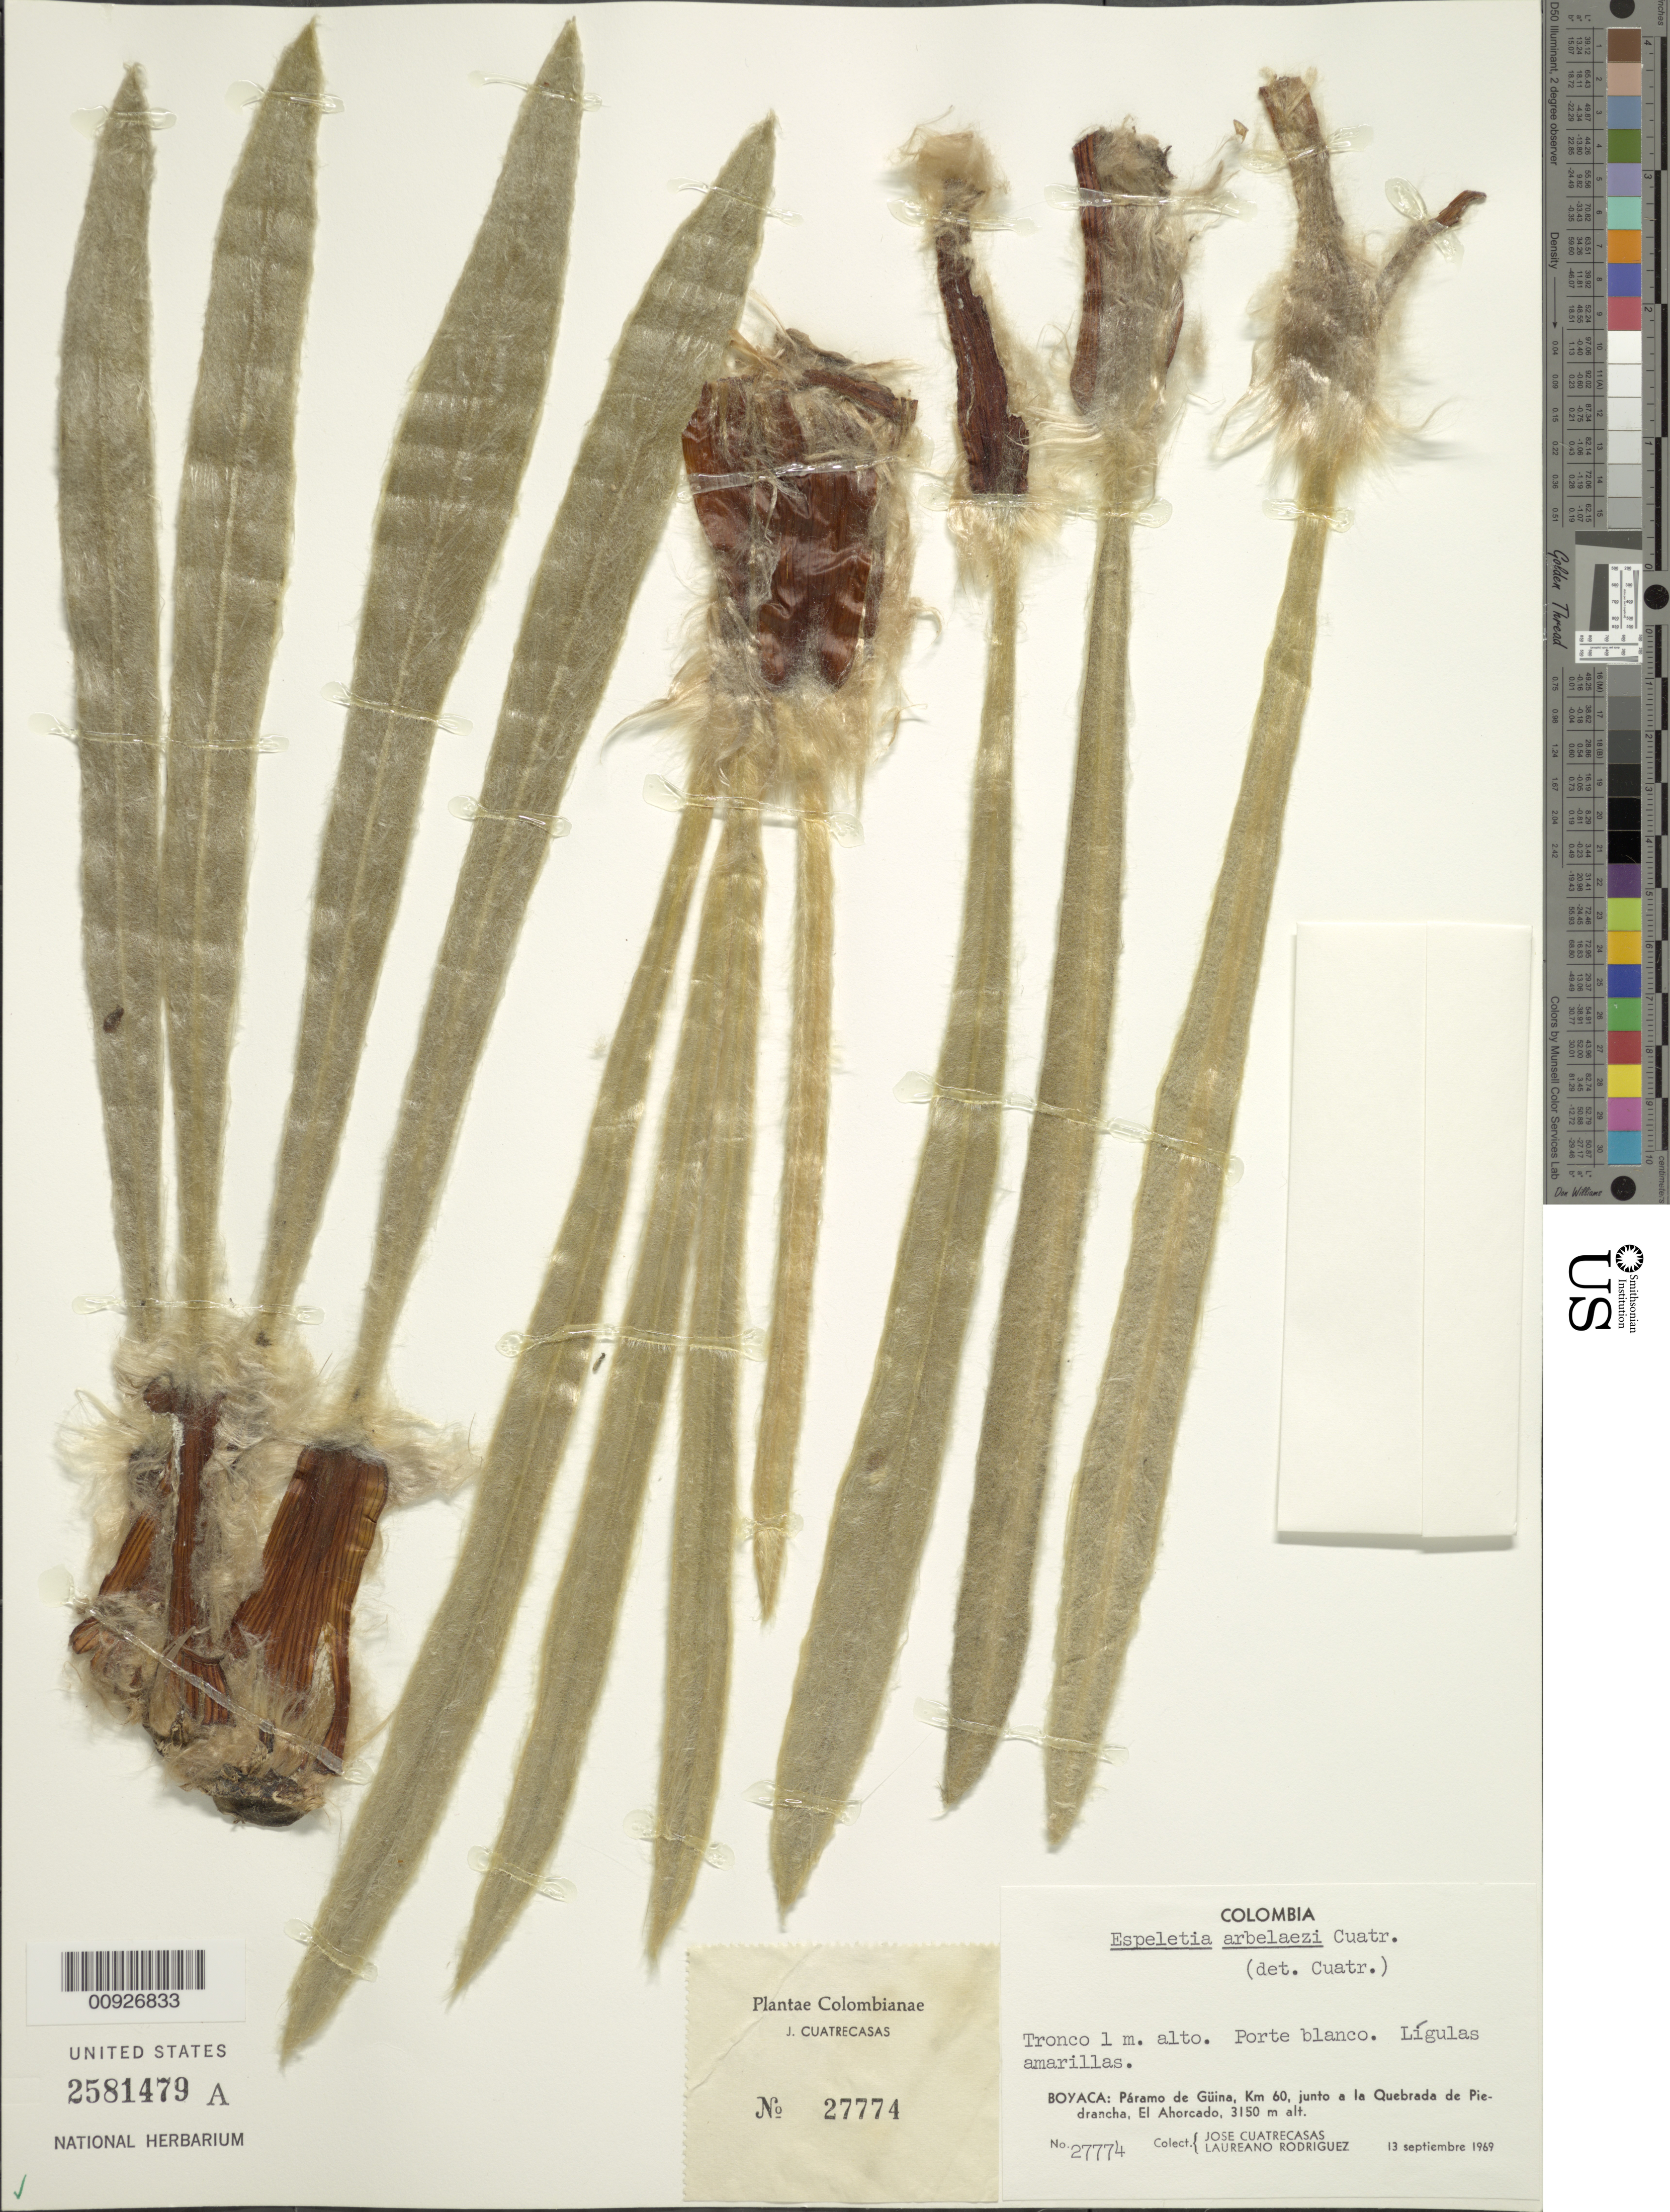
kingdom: Plantae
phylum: Tracheophyta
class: Magnoliopsida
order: Asterales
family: Asteraceae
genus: Espeletia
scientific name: Espeletia arbelaezii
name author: Cuatrec.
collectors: J. Cuatrecasas & L. Rodriguez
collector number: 27774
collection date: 1969-09-13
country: Colombia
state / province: Boyacá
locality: P. de Güina. Páramo de Güina, km. 60, junto a la quebrada de Piedrancha, El Ahorcado.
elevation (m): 3150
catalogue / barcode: US 2581479A